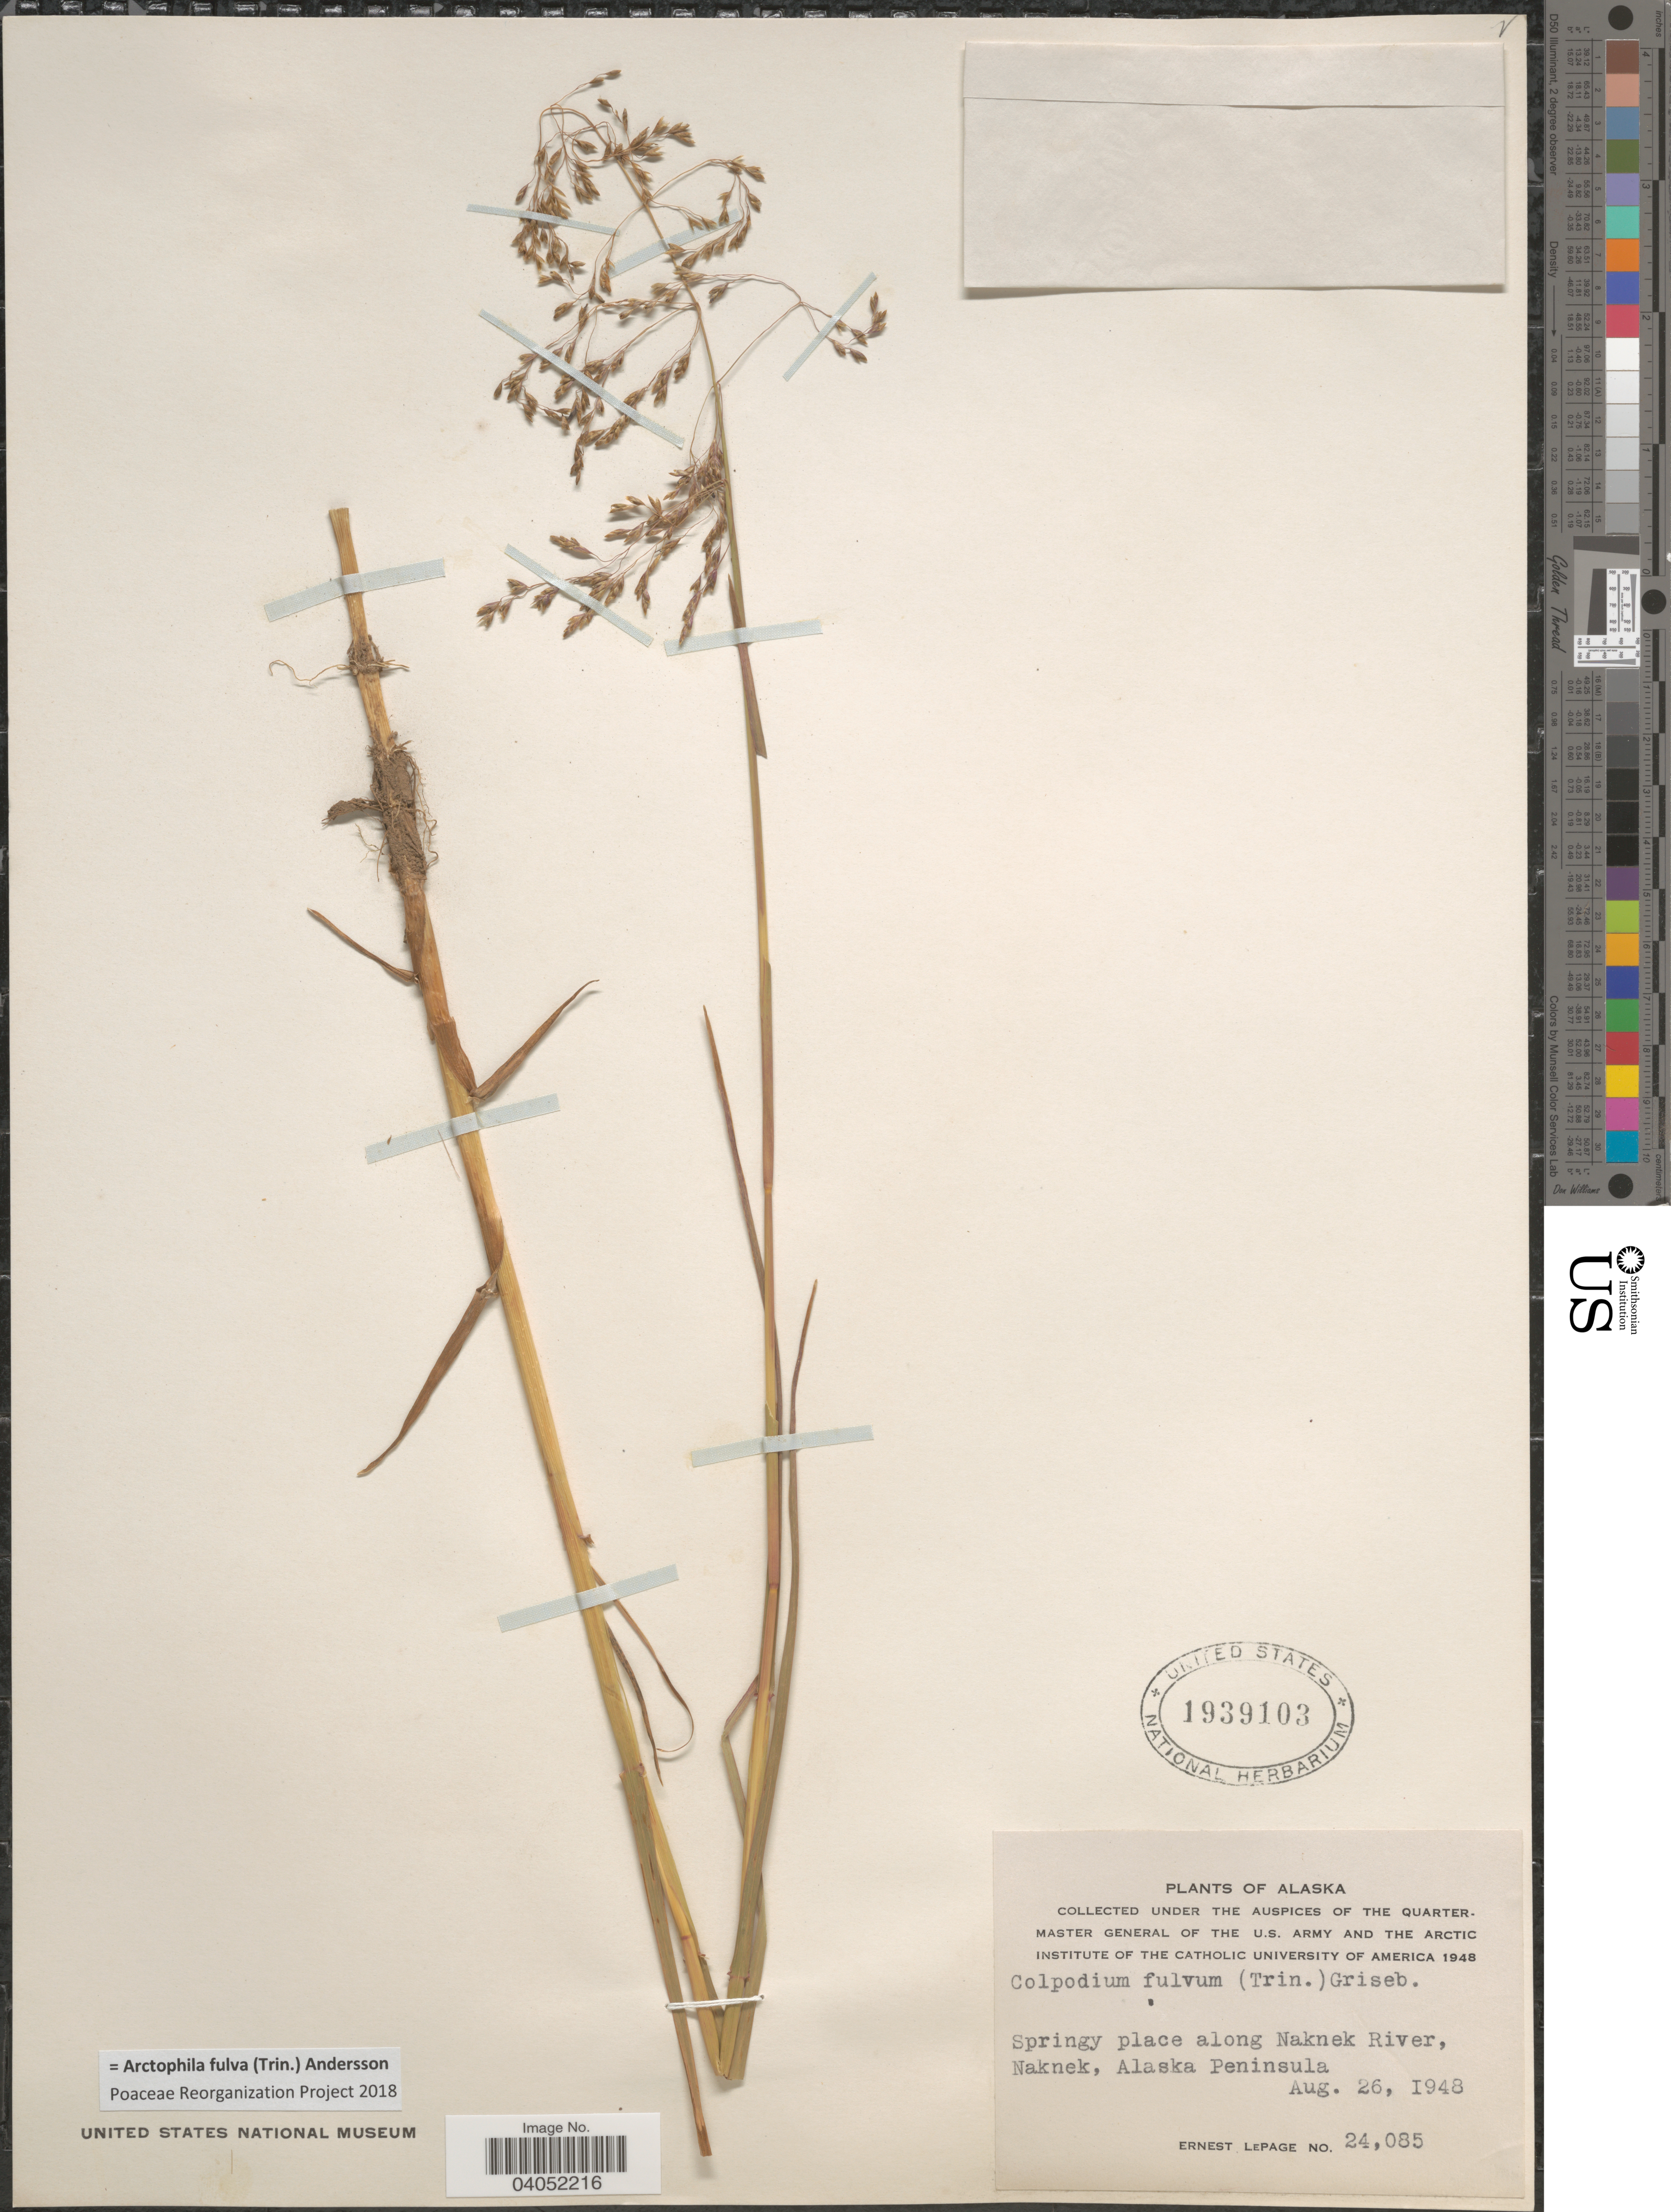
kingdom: Plantae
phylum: Tracheophyta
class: Liliopsida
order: Poales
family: Poaceae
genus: Arctophila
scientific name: Arctophila fulva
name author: (Trin.) Andersson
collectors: E. Lepage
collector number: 24085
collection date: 1948-08-26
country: United States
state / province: Alaska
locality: Along Naknek River, Naknek, Alaska Peninsula.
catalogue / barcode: US 1939103